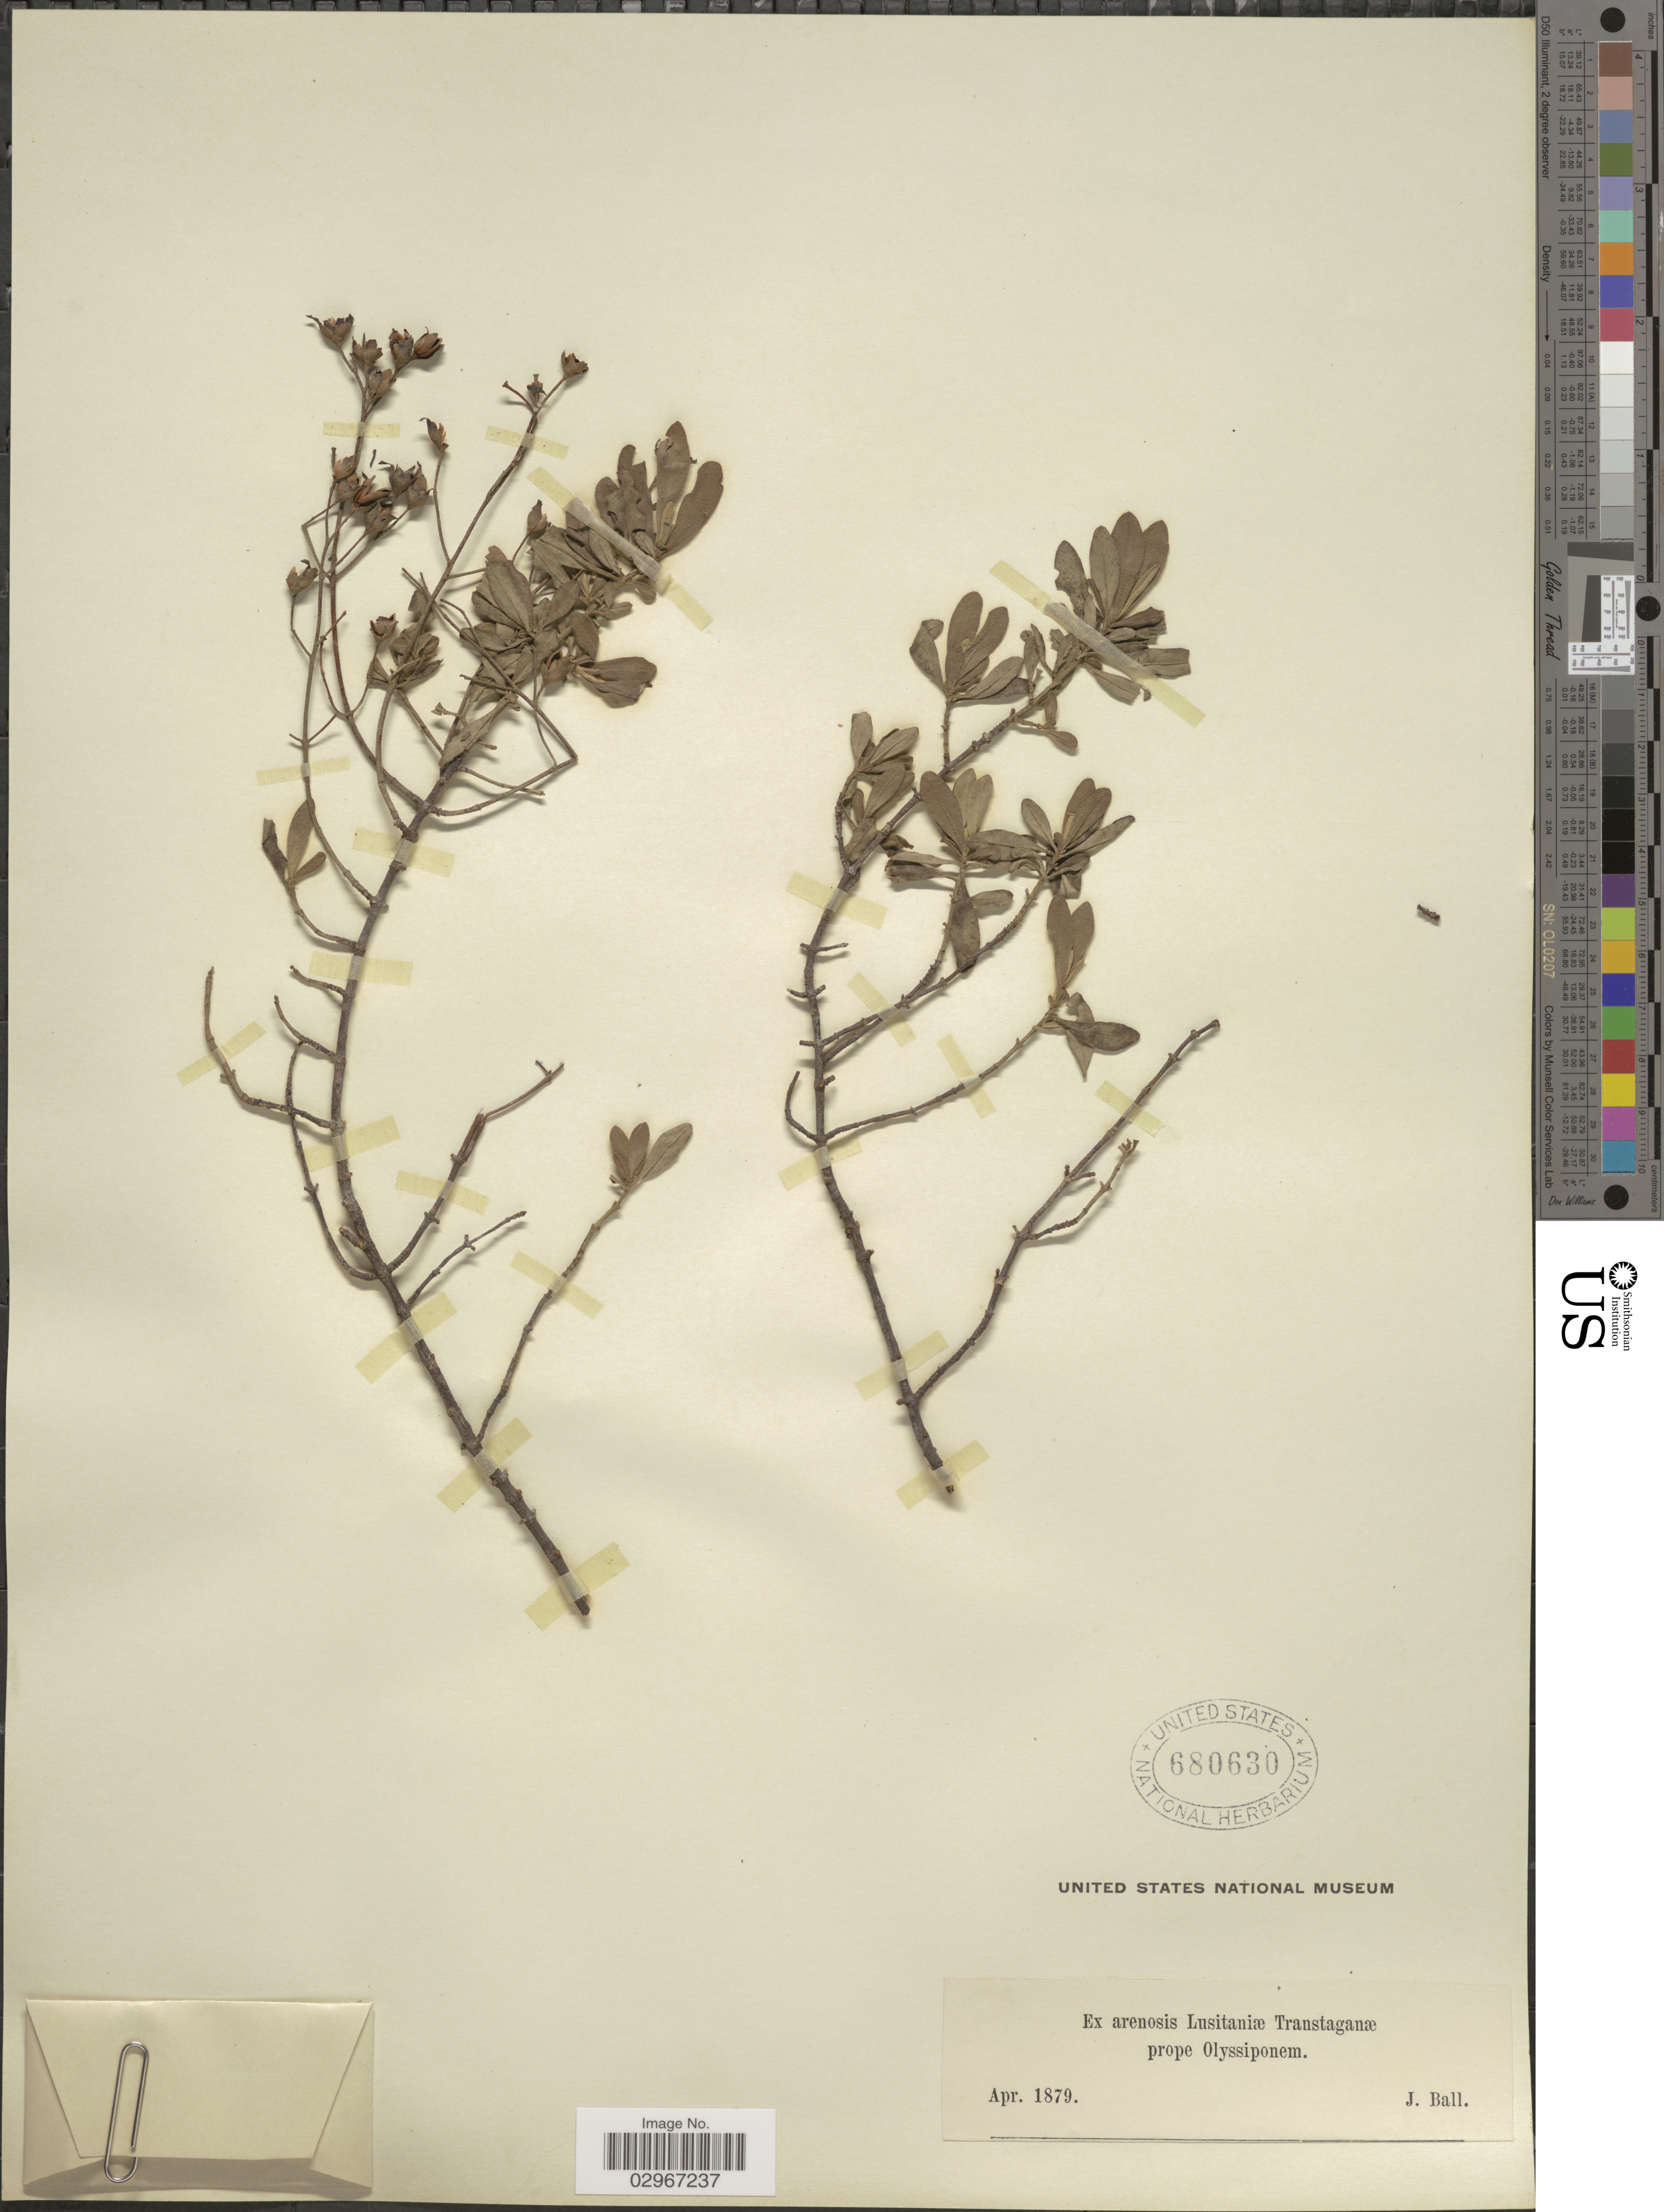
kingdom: Plantae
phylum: Tracheophyta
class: Magnoliopsida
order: Malvales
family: Cistaceae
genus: Helianthemum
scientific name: Helianthemum sp.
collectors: J. Ball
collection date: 1879-04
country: Portugal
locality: Ex arenosis Lusitaniæ Transtaganæ prope Olyssiponem.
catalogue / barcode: US 680630